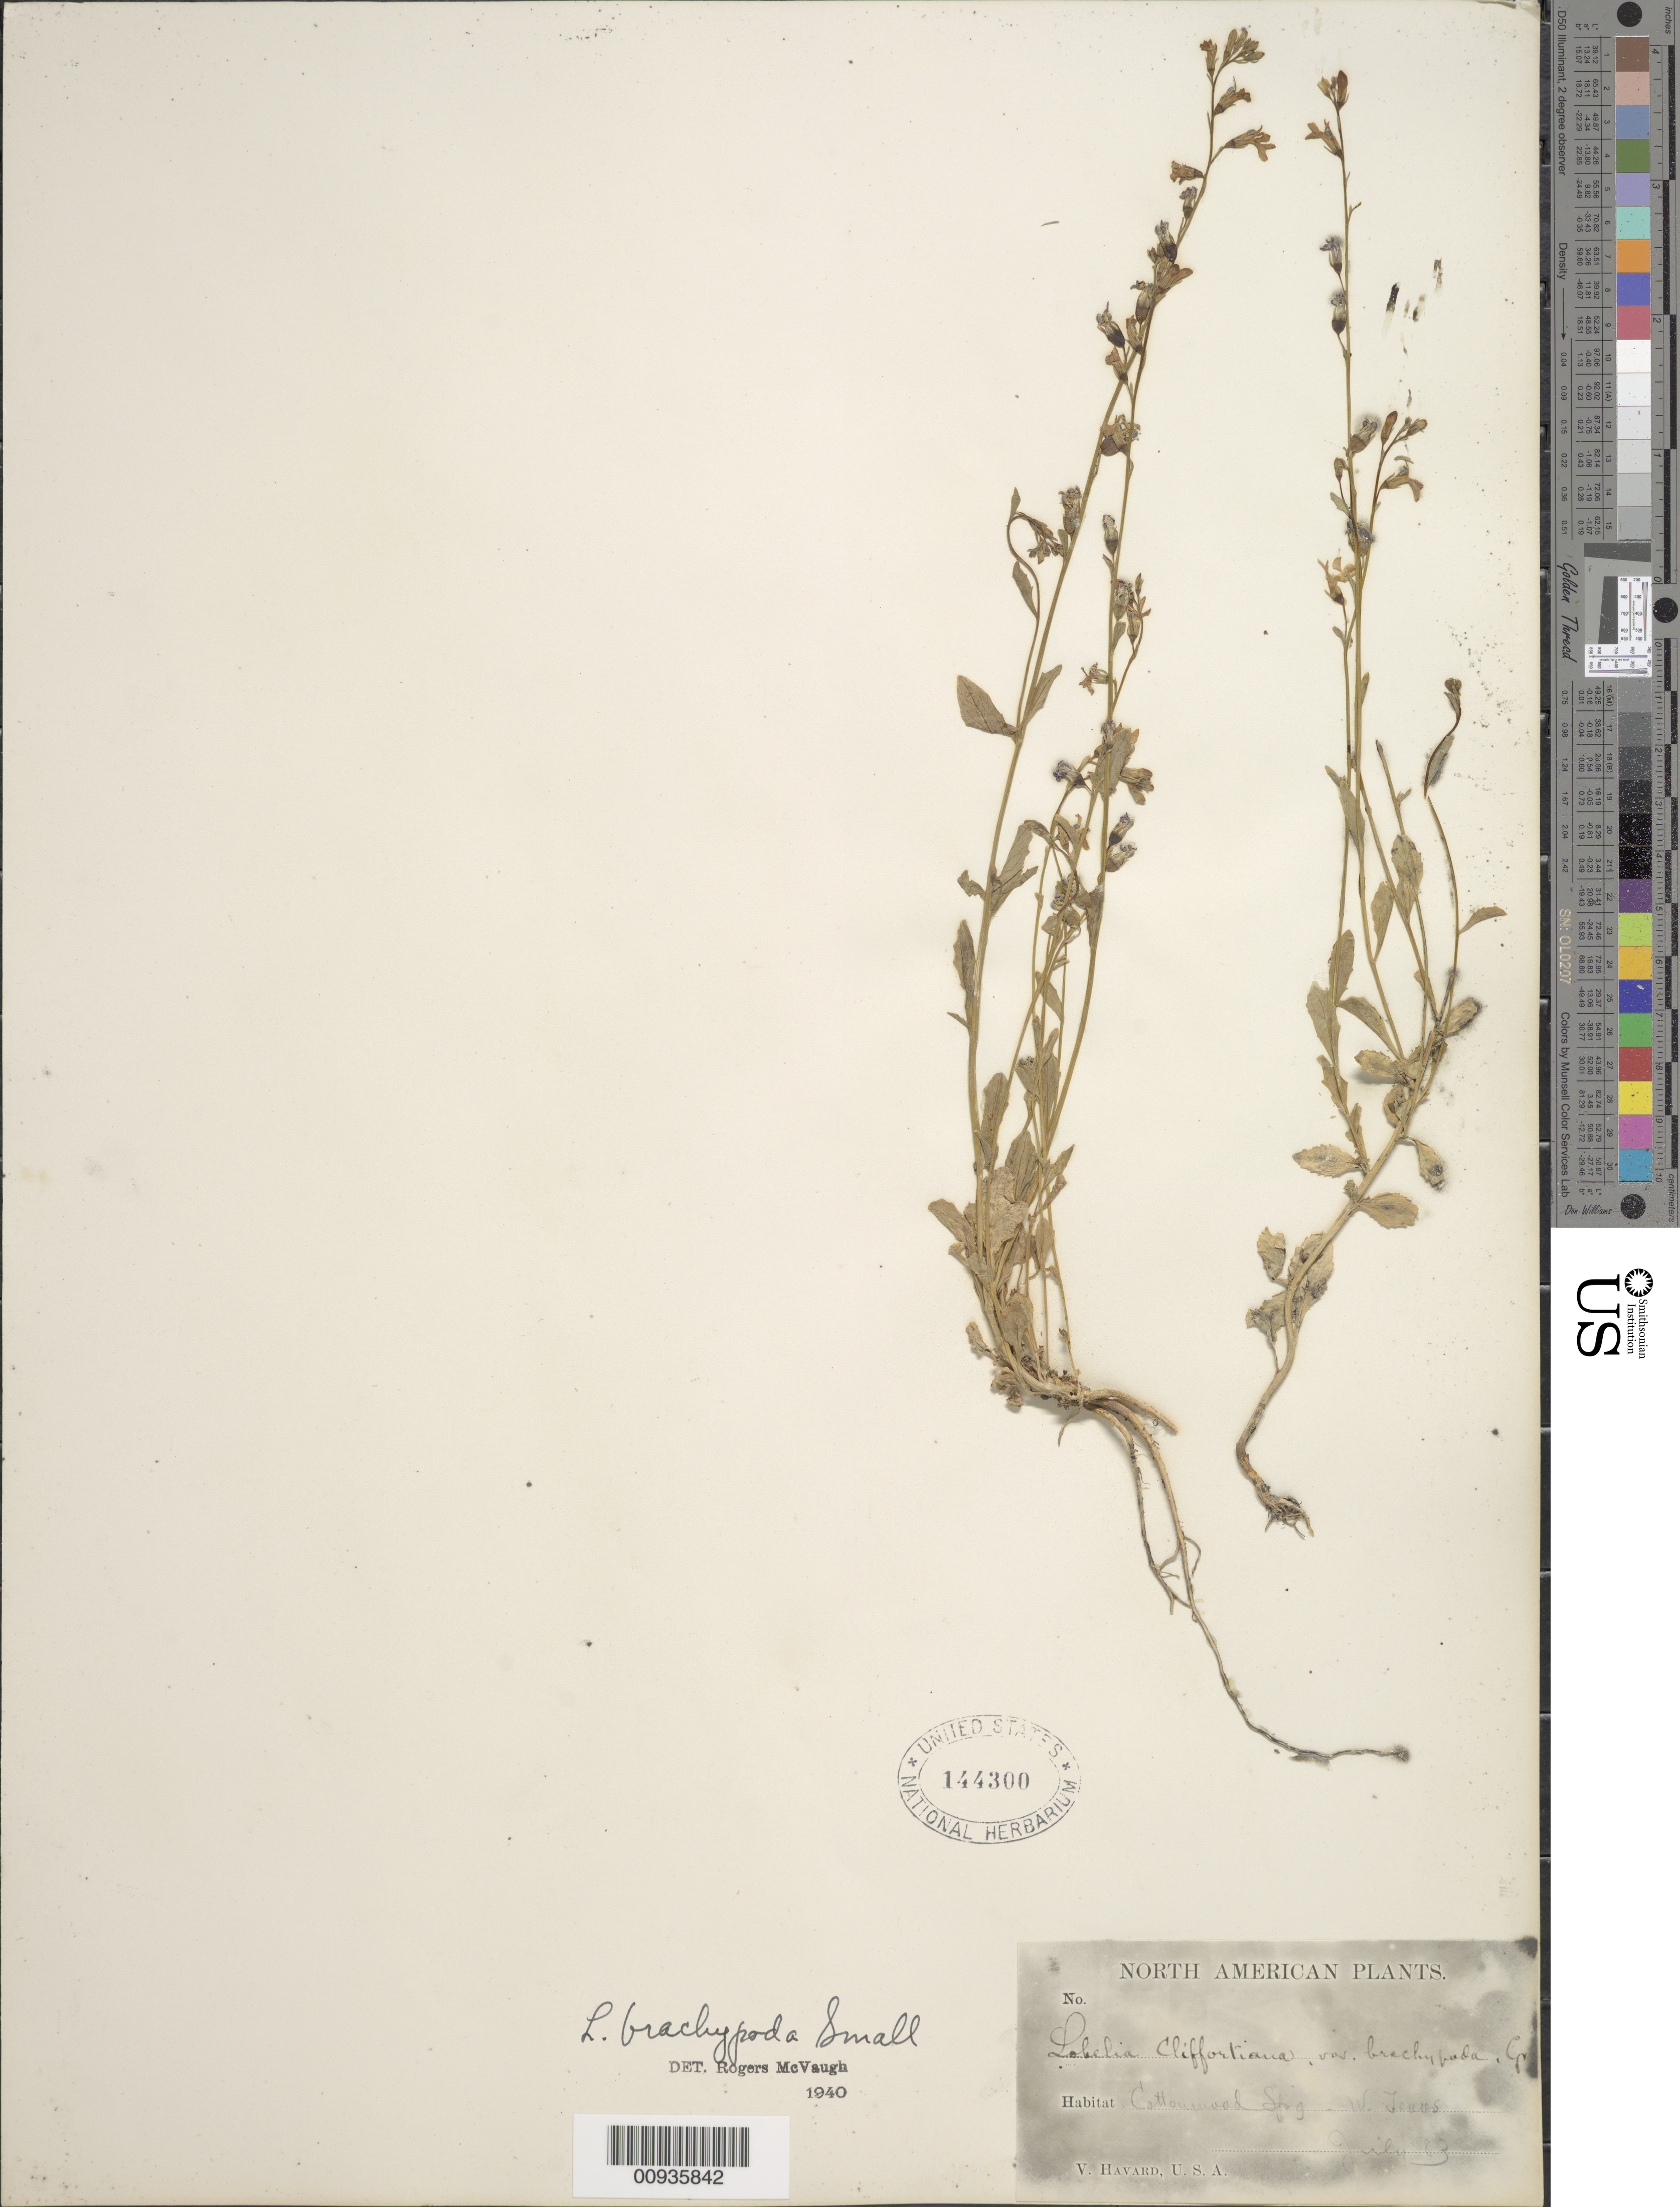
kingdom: Plantae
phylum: Tracheophyta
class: Magnoliopsida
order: Asterales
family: Campanulaceae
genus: Lobelia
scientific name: Lobelia brachypoda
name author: (A. Gray) Small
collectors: V. Havard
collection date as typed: Jul 1883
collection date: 1883-07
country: United States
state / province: Texas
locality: Cottonwood Springs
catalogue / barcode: US 144300